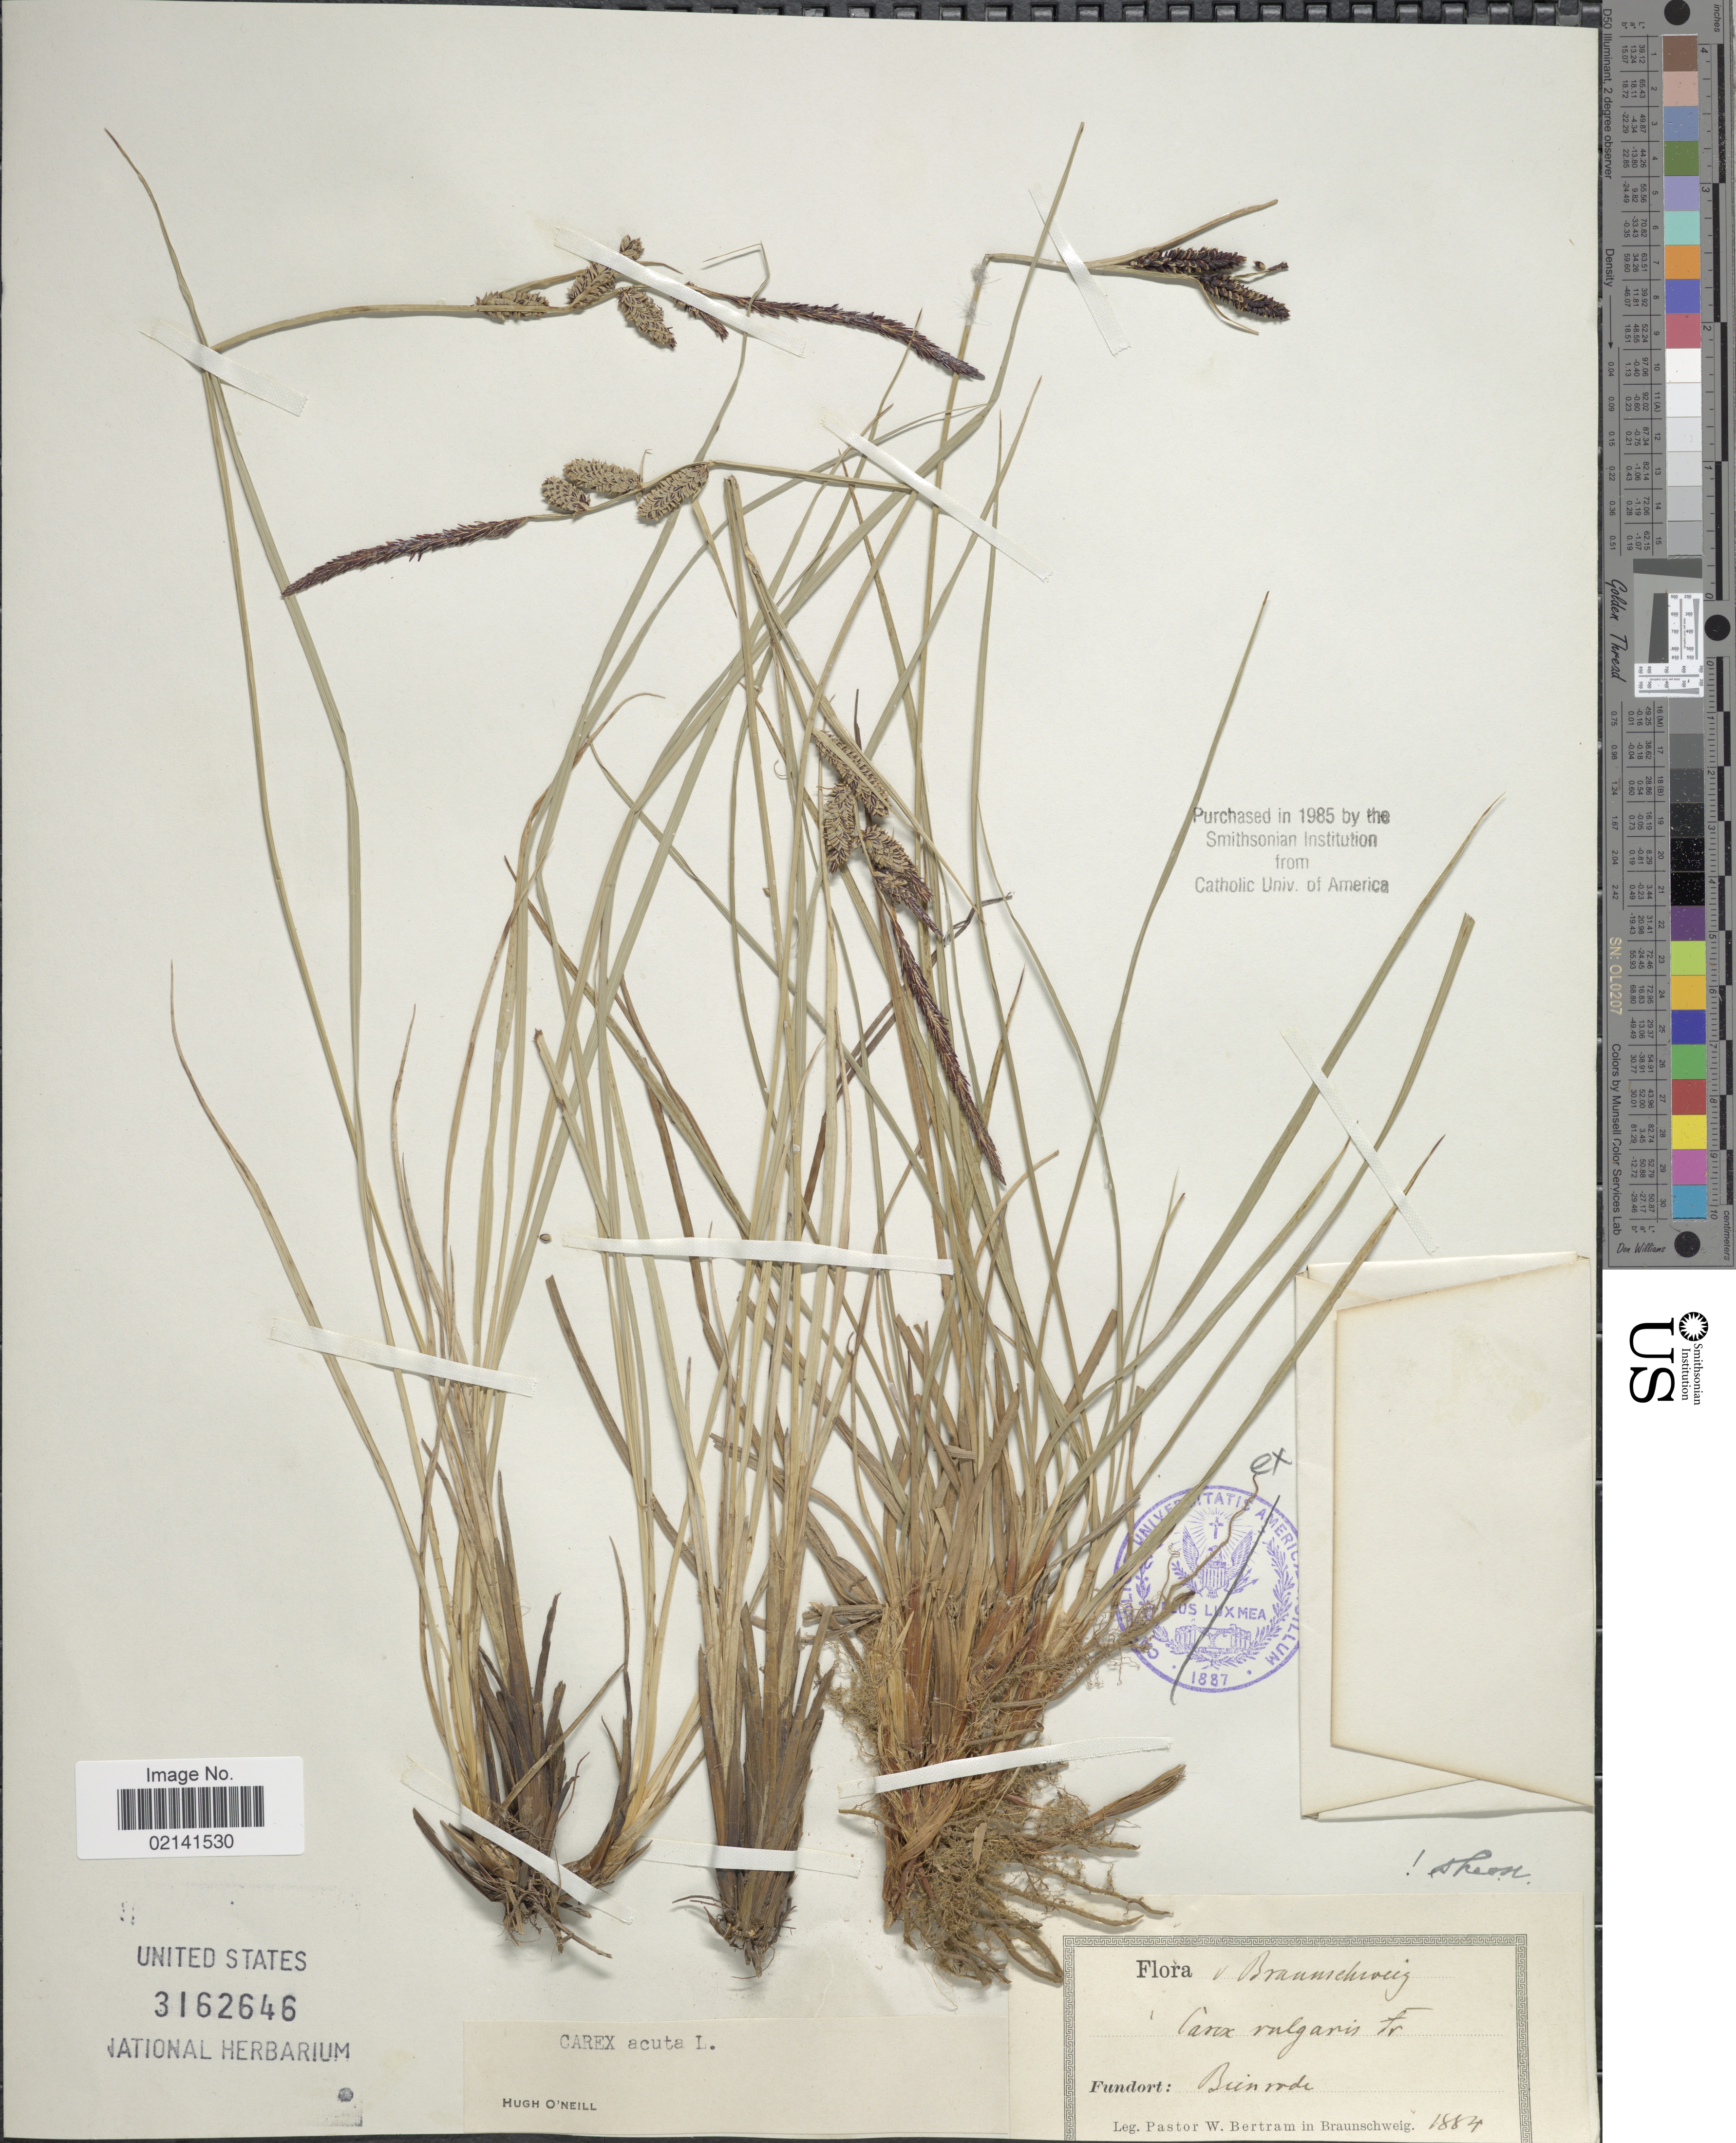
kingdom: Plantae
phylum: Tracheophyta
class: Liliopsida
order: Poales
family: Cyperaceae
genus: Carex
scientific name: Carex acuta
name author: L.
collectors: W. Bertram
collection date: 1884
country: Germany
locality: V. Braunnschweiz [interpreted], Beinrode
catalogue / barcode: US 3162646